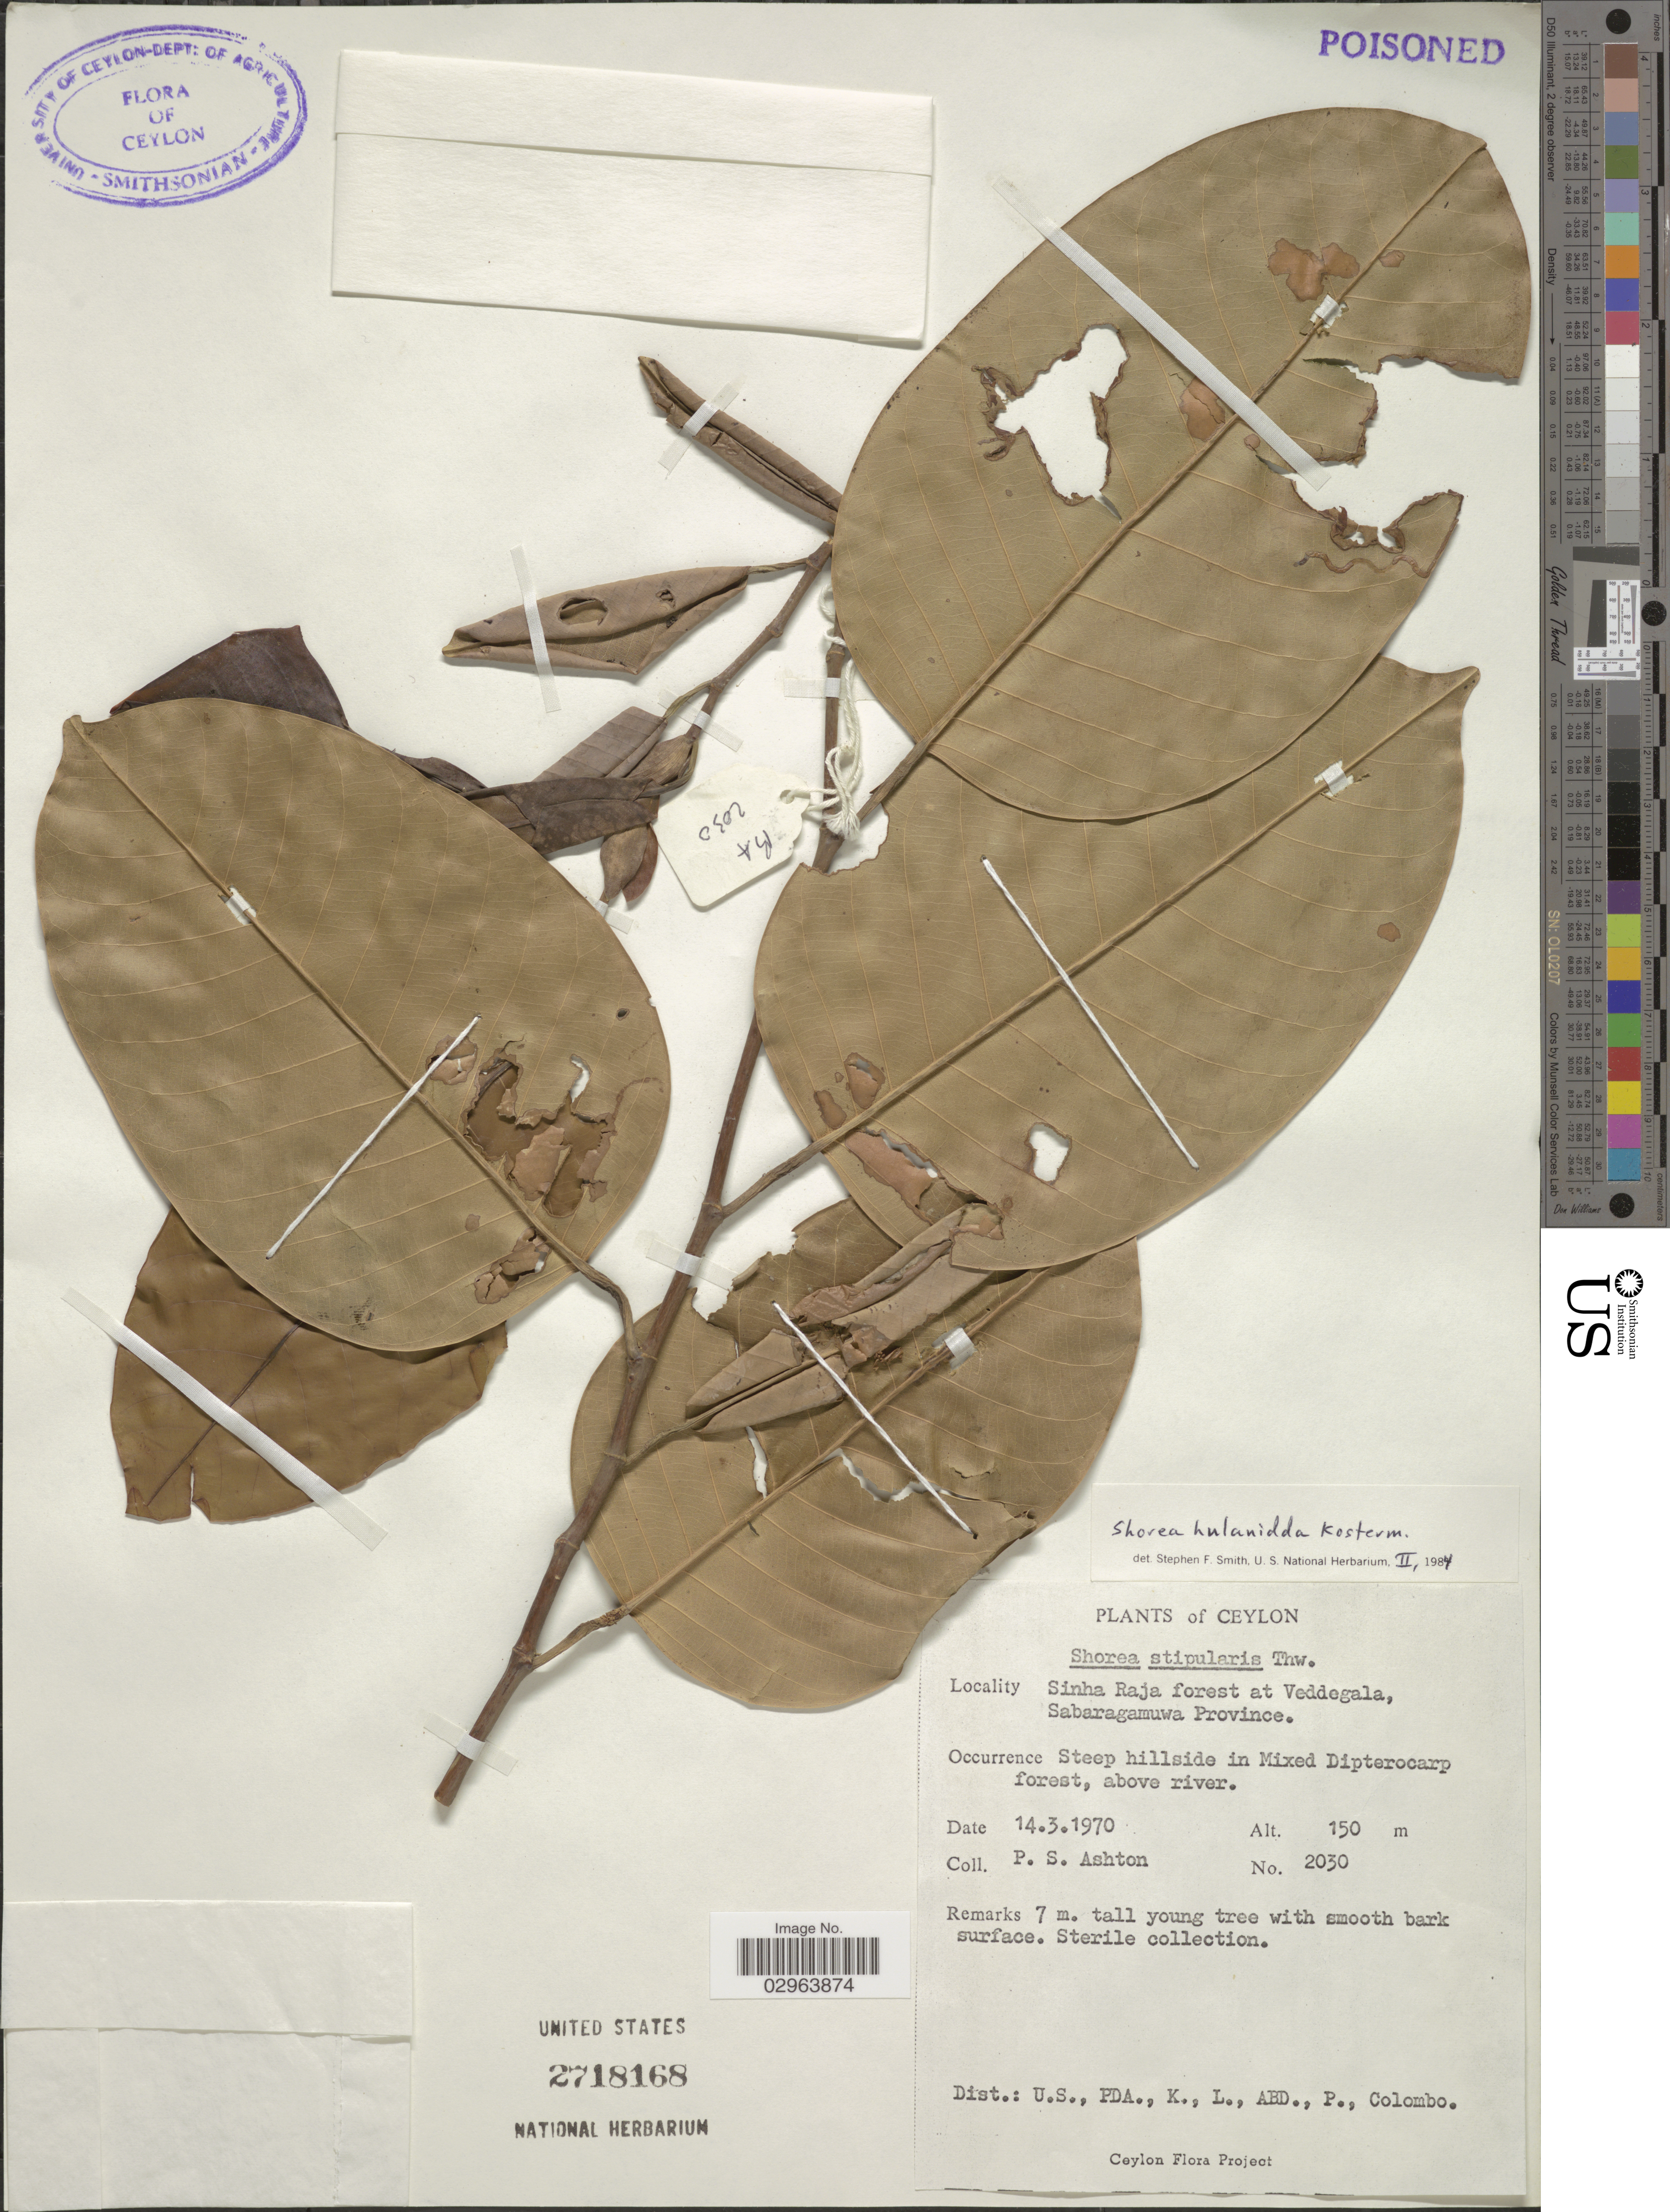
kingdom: Plantae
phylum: Tracheophyta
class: Magnoliopsida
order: Malvales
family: Dipterocarpaceae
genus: Anthoshorea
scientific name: Anthoshorea hulanidda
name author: (Kosterm.) P.S. Ashton & J. Heck.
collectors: P. S. Ashton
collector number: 2030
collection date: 1970-03-14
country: Sri Lanka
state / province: Sabaragamuwa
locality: Ceylon, Sinha Raja forest at Veddegala.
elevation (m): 150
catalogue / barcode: US 2718168